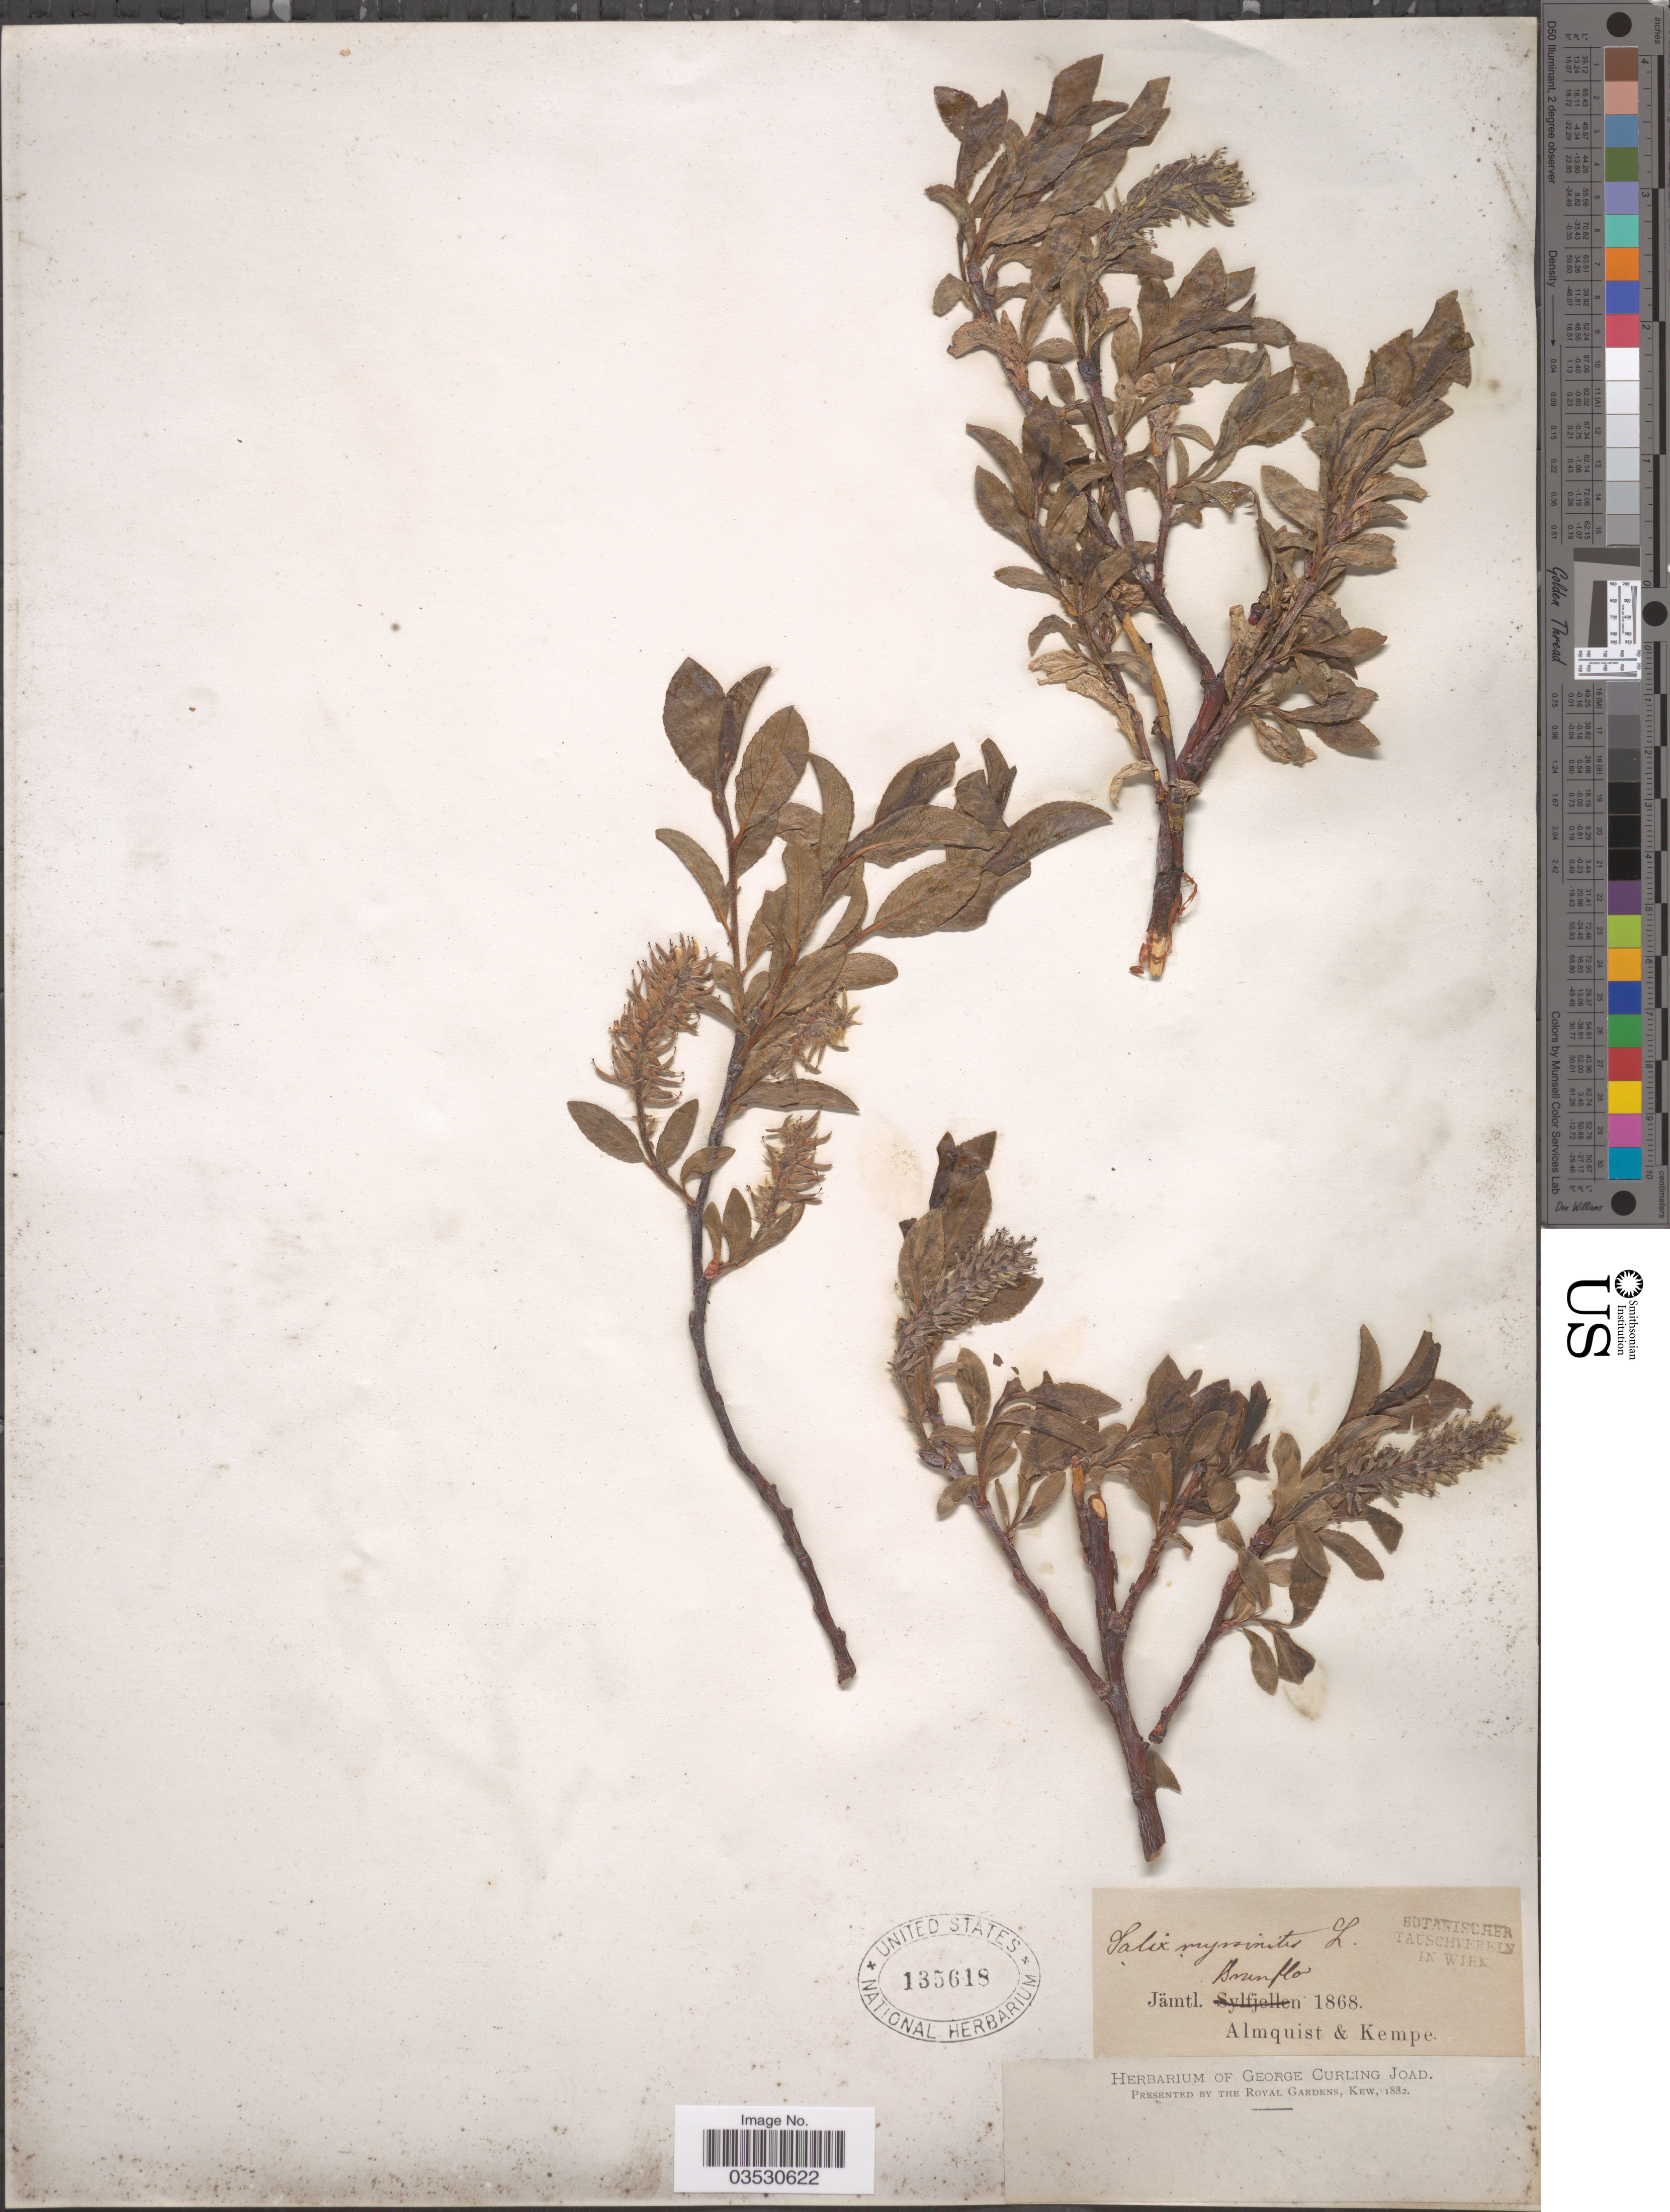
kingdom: Plantae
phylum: Tracheophyta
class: Magnoliopsida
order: Malpighiales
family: Salicaceae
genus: Salix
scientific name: Salix myrsinites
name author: L.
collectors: Almquist & Kempe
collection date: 1868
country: Sweden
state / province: Jämtland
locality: Brunflo. Jämtl.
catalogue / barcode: US 135618